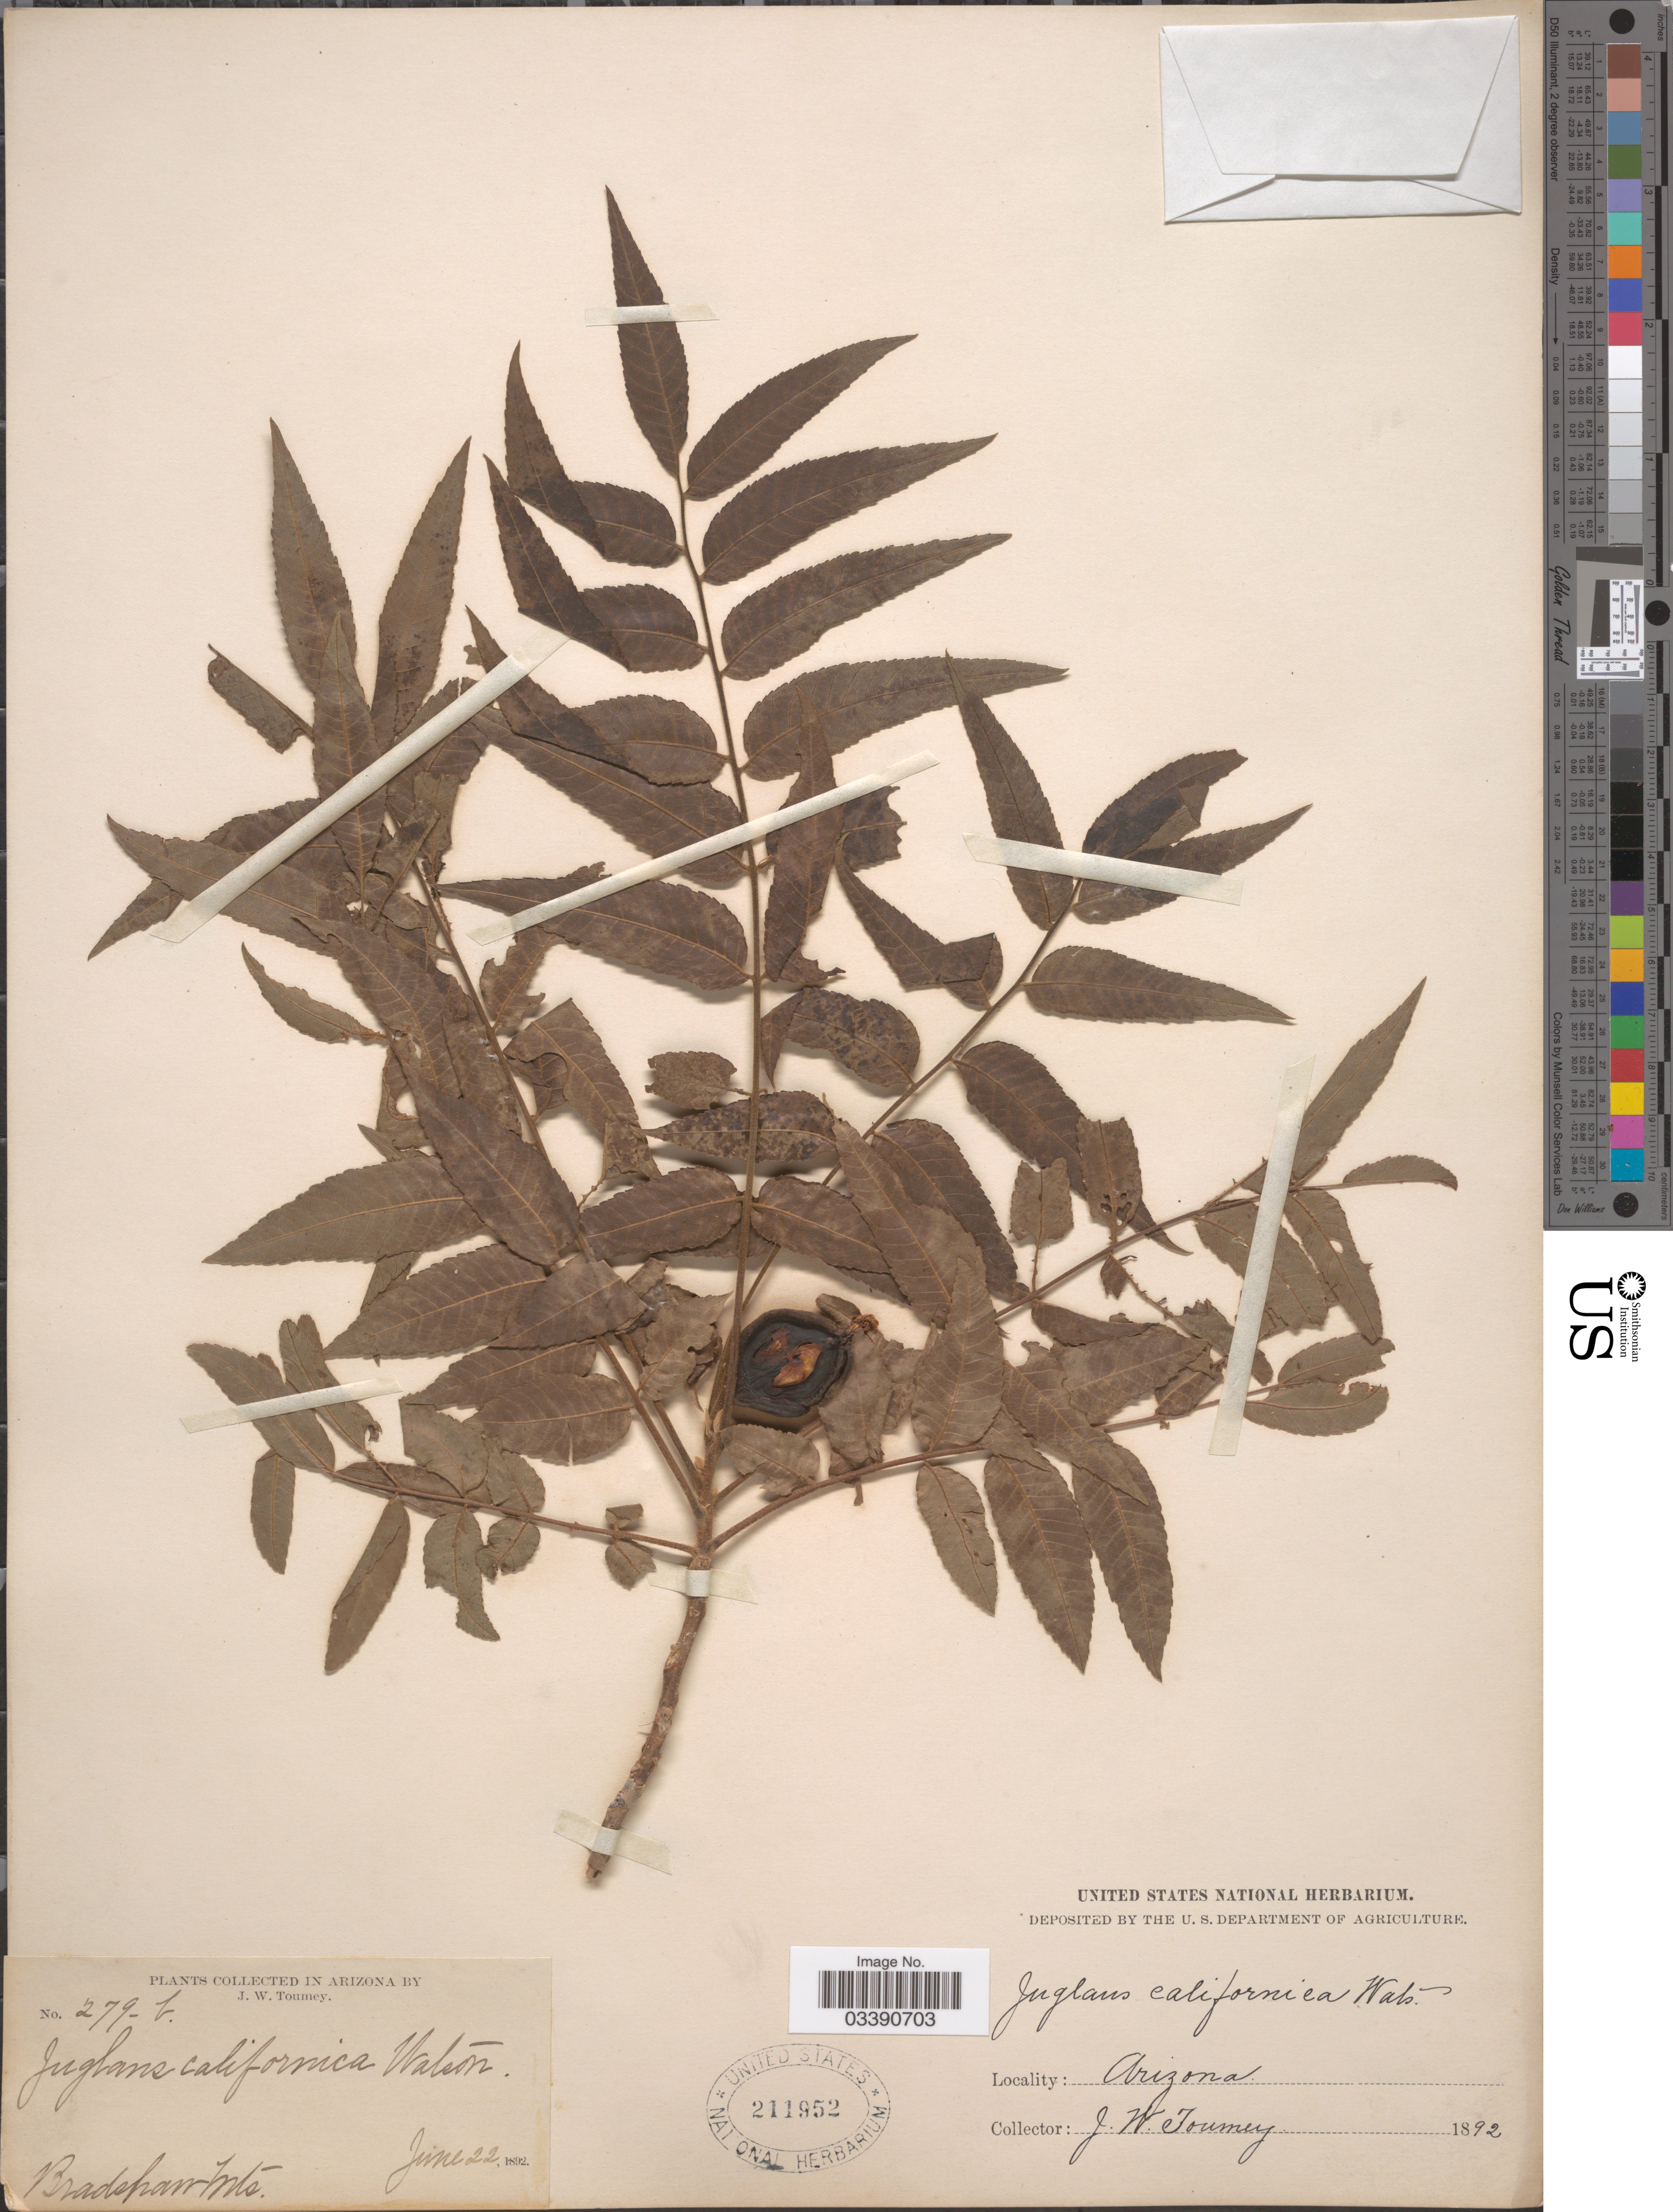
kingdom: Plantae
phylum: Tracheophyta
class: Magnoliopsida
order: Fagales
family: Juglandaceae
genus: Juglans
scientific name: Juglans microcarpa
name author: Berland. in Berland. & Chovell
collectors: J. W. Toumey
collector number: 279-b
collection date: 1892-06-22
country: United States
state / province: Arizona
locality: Bradshaw Mts.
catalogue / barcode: US 211952